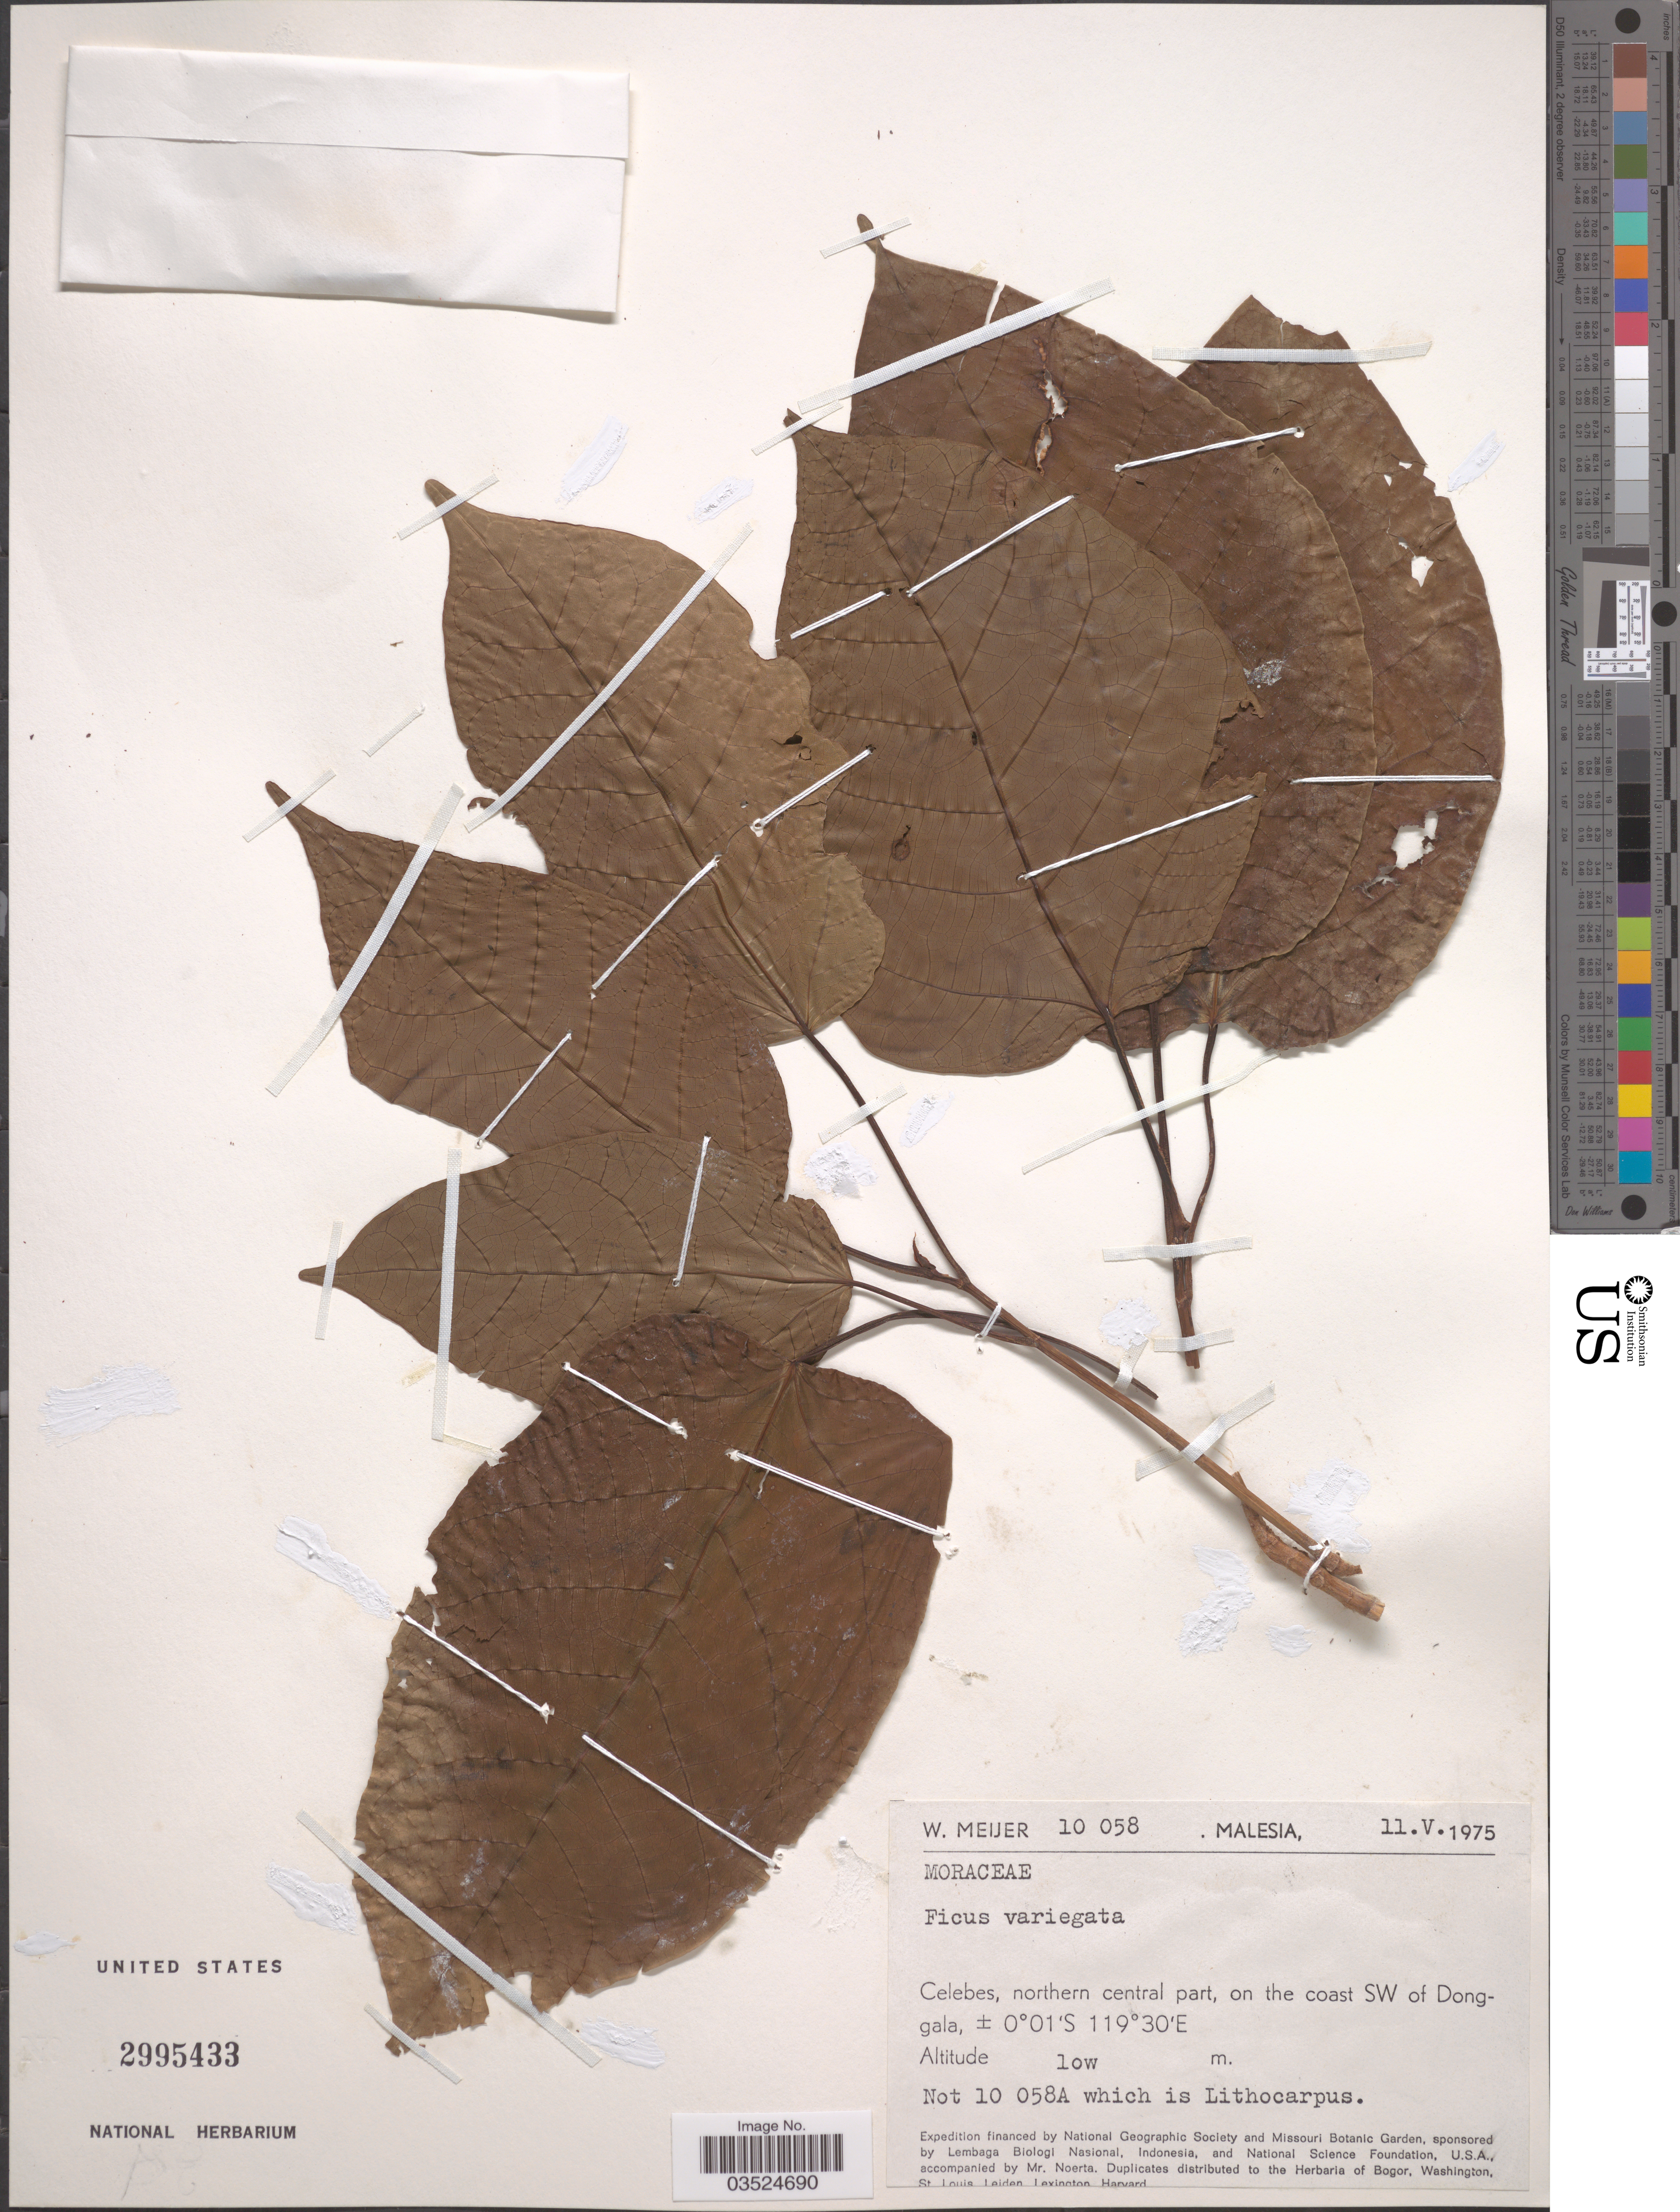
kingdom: Plantae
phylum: Tracheophyta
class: Magnoliopsida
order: Rosales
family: Moraceae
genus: Ficus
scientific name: Ficus variegata var. variegata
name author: Blume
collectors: W. Meijer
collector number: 10058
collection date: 1975-05-11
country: Malaysia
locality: Celebes, northern central part, on the coast SW of Donggala.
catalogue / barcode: US 2995433